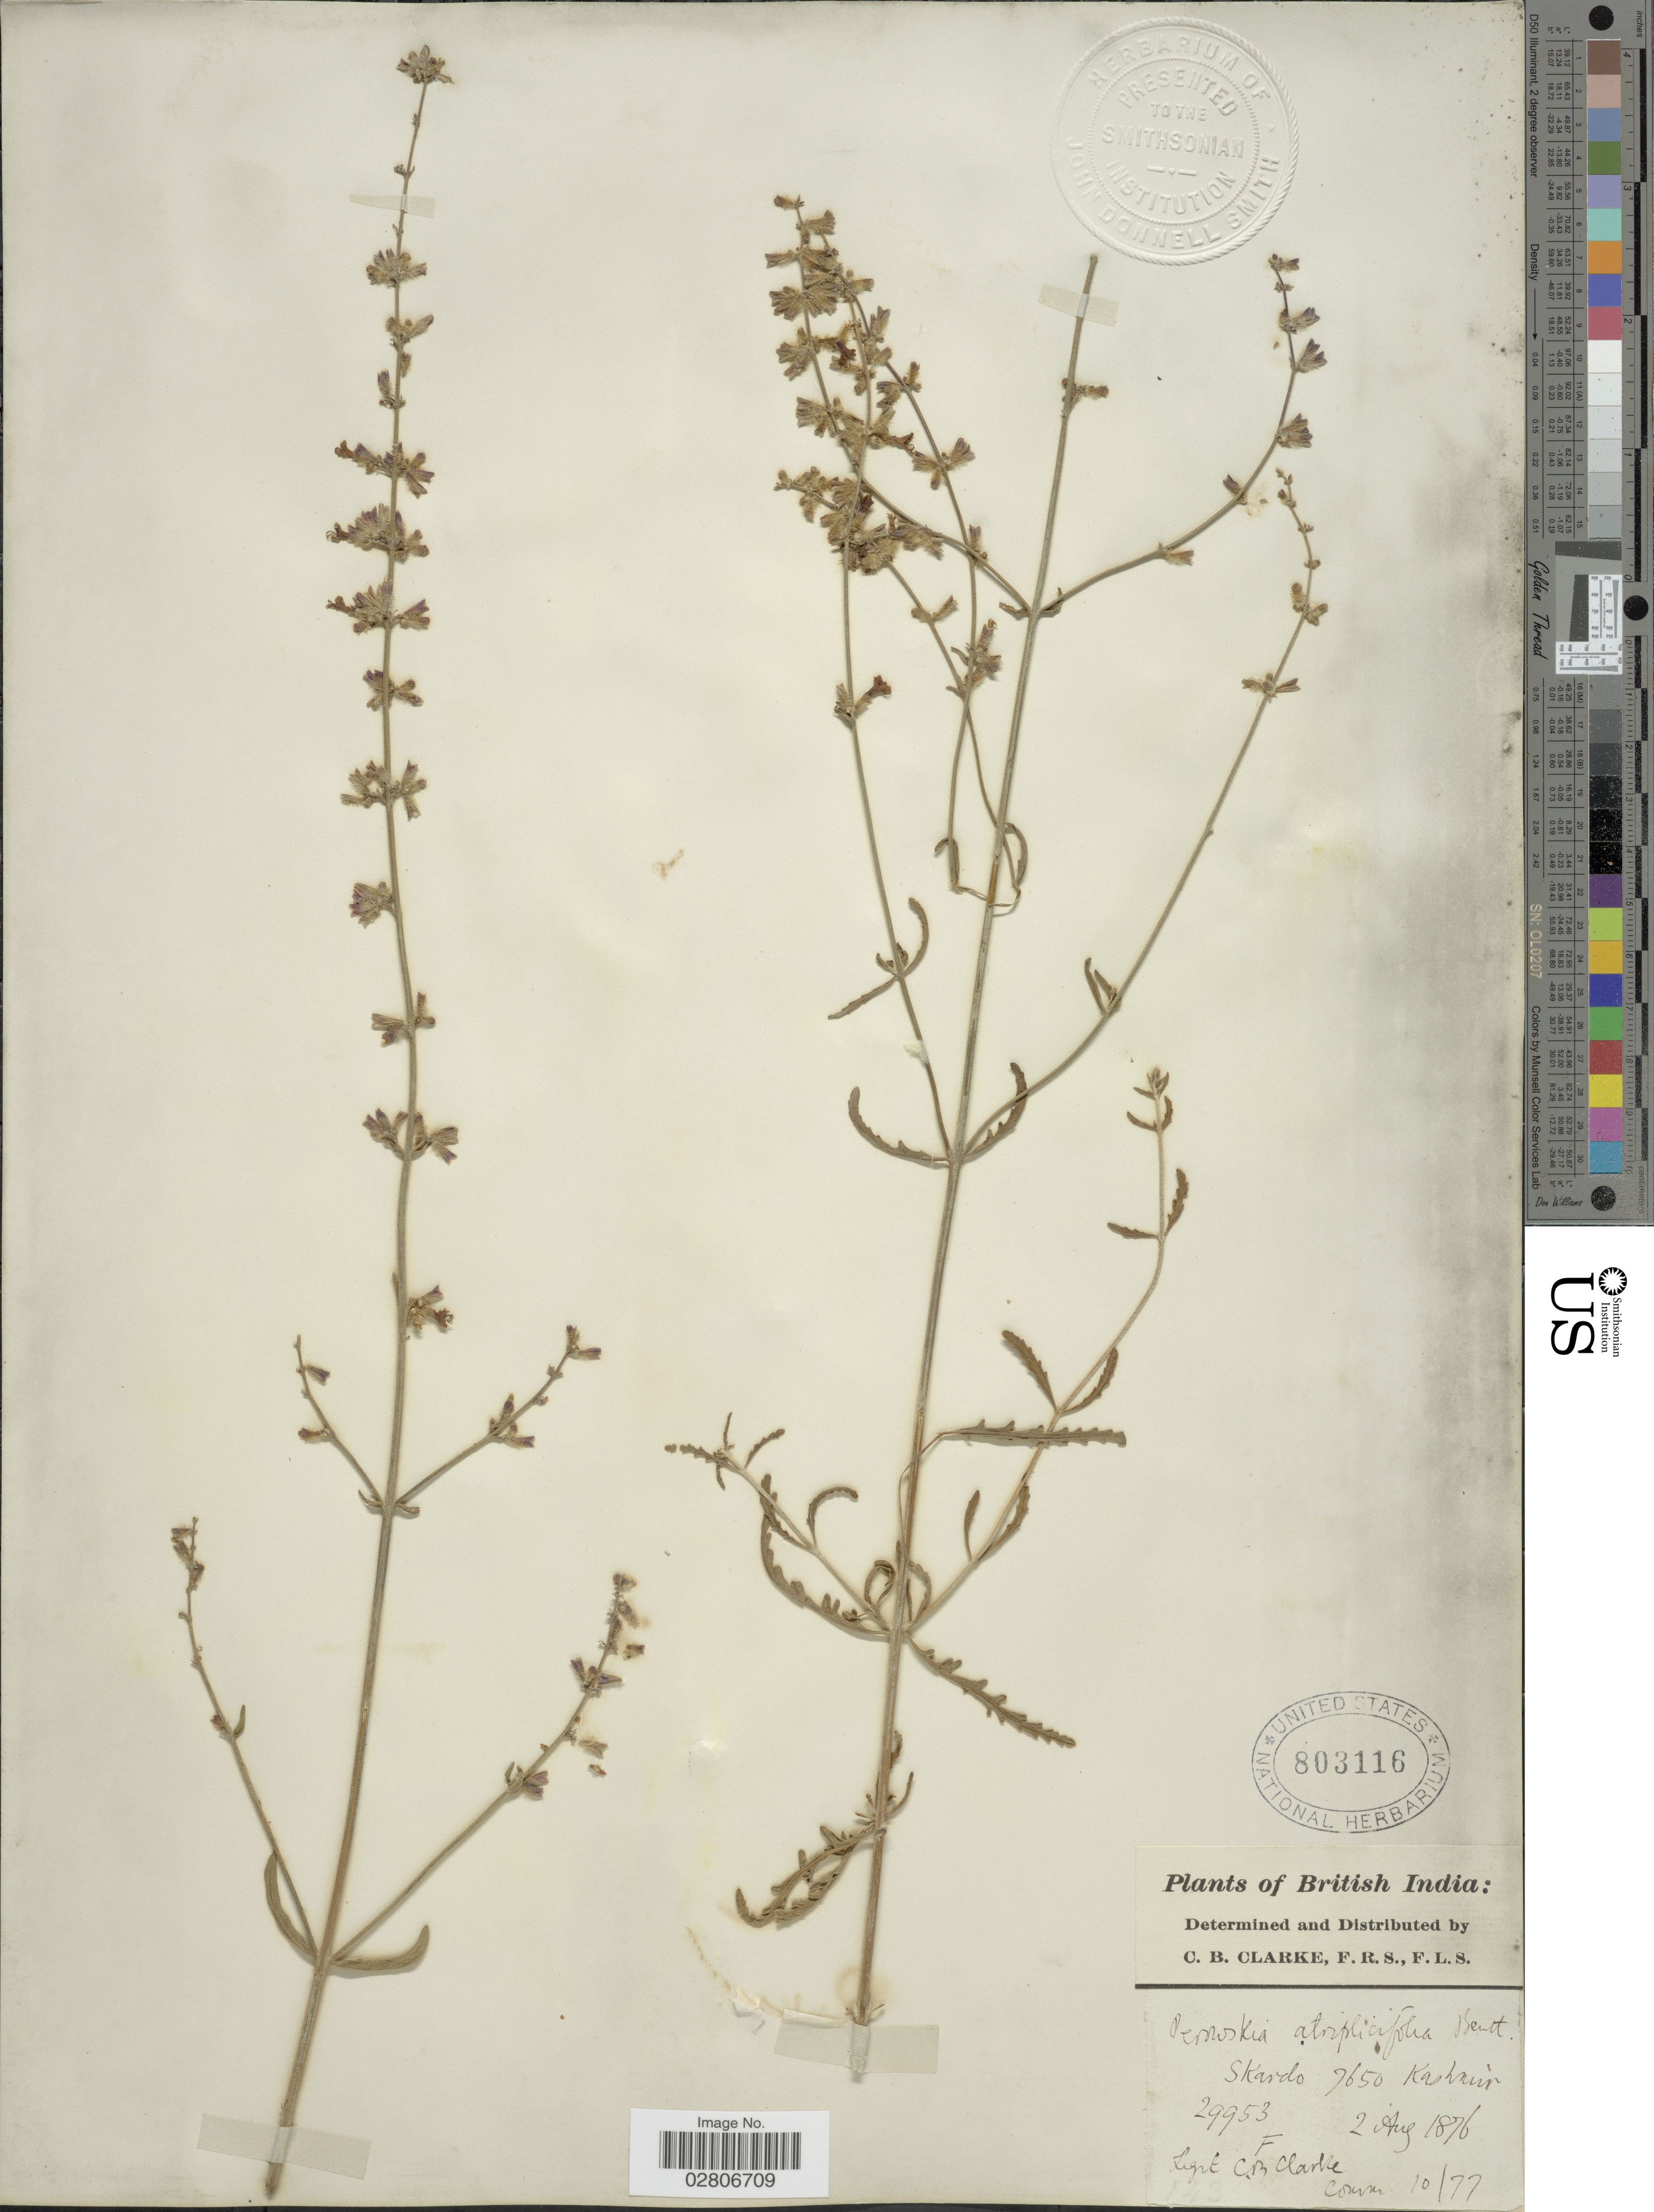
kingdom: Plantae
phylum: Tracheophyta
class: Magnoliopsida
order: Lamiales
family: Lamiaceae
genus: Perovskia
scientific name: Perovskia abrotanoides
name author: Kar.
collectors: C. B. Clarke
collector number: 29953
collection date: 1876-08-02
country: Pakistan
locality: British India: Skardo Kashmir.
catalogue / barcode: US 803116